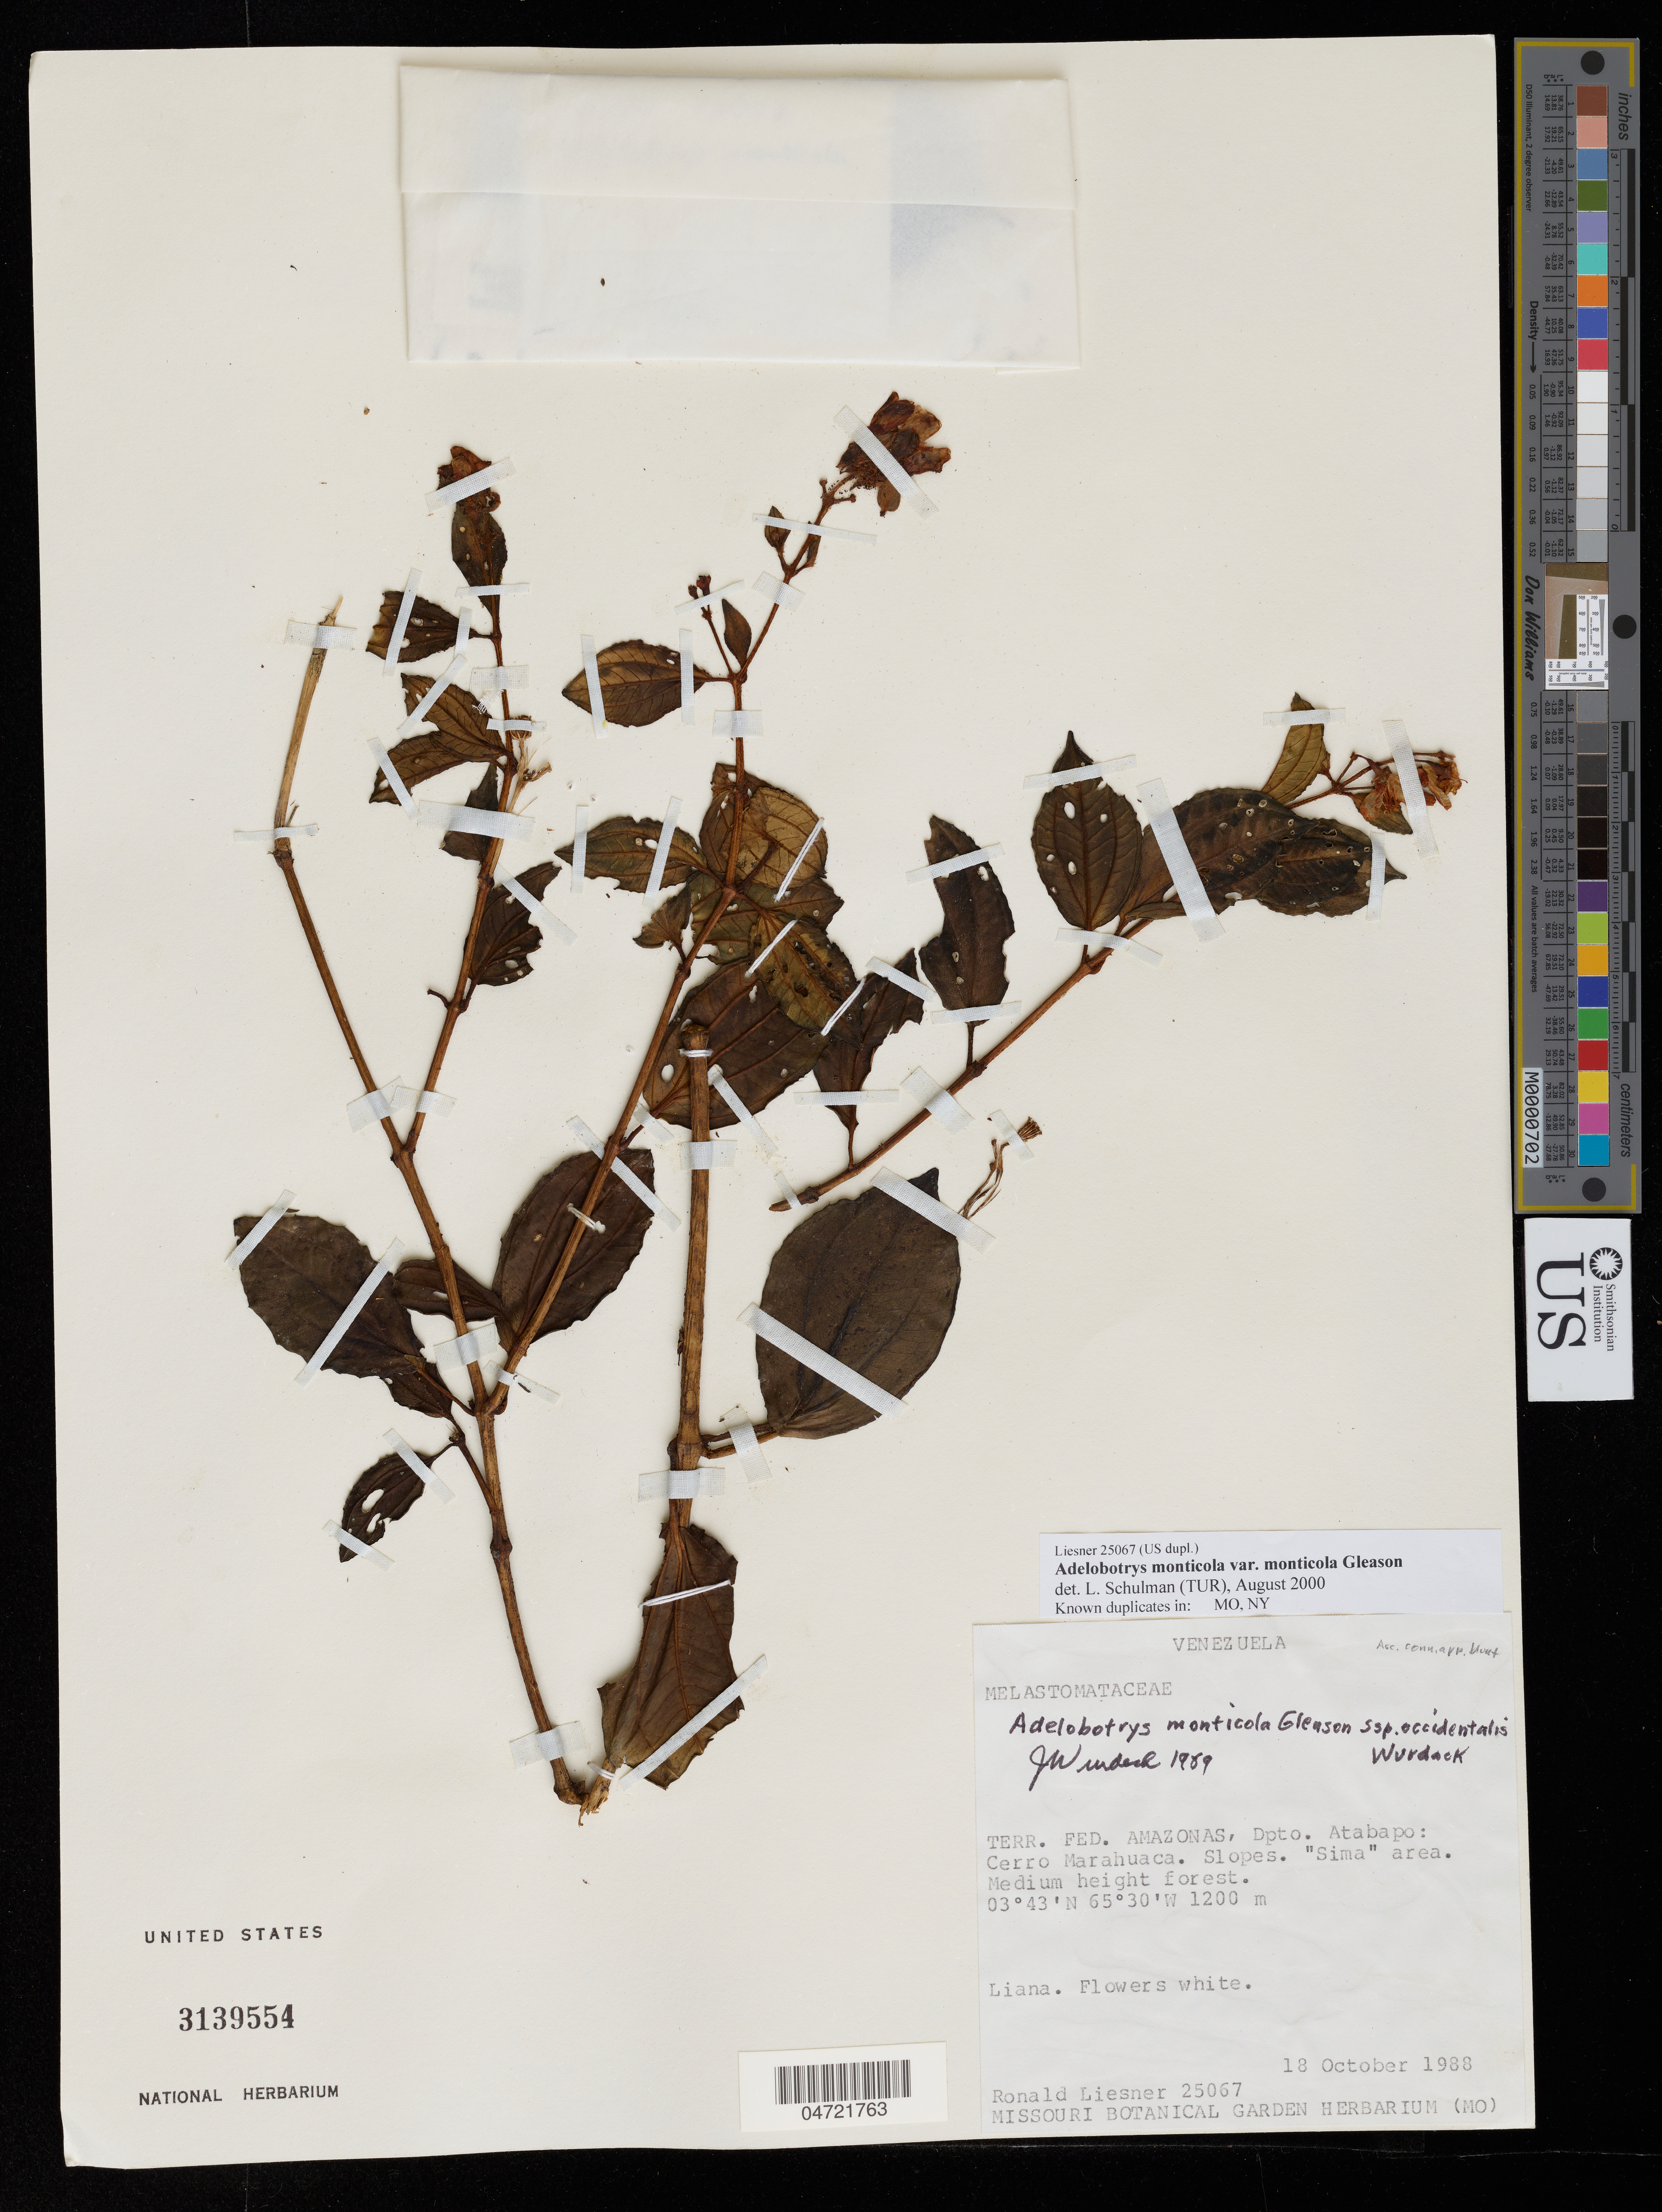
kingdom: Plantae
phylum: Tracheophyta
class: Magnoliopsida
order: Myrtales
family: Melastomataceae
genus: Adelobotrys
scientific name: Adelobotrys monticola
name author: Gleason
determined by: Schulman, Leif, (TUR), University of Turku (FINLAND)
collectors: R. L. Liesner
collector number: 25067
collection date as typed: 18-Oct-88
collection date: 1988-10-18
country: Venezuela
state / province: Amazonas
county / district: Atabapo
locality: Cerro Marahuaca, "Sima" area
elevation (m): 1200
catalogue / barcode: US 3139554